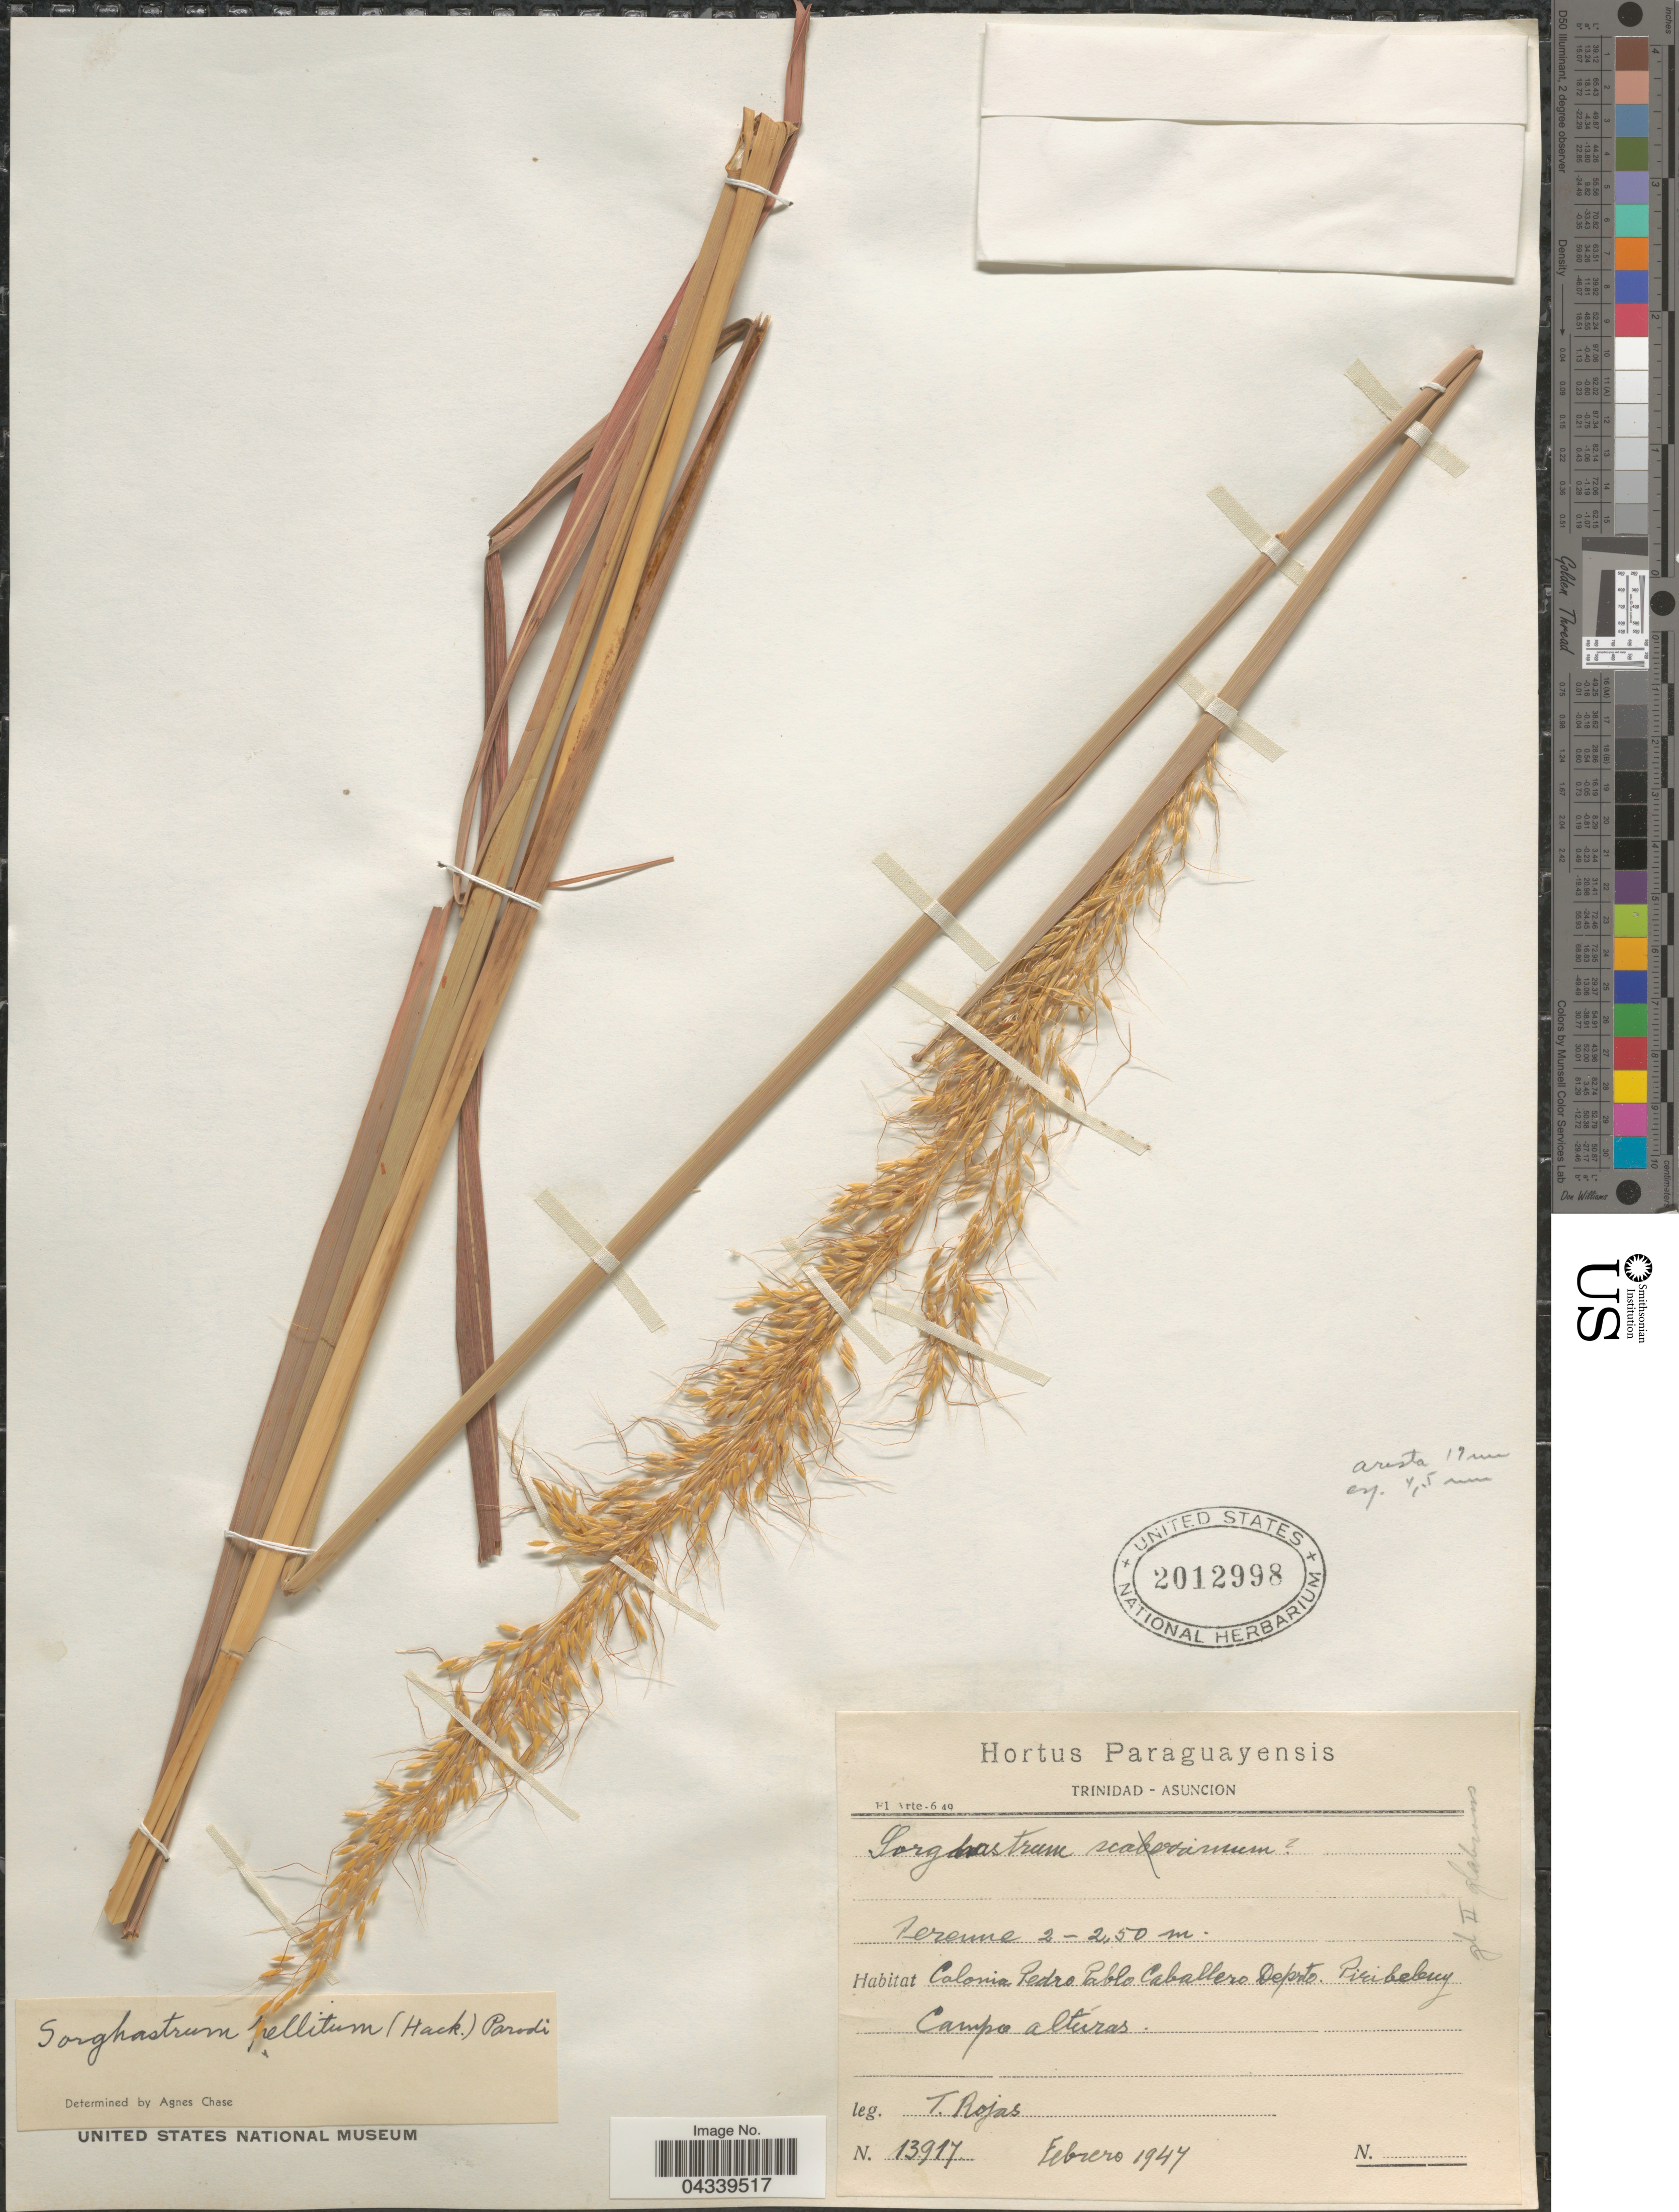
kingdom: Plantae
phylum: Tracheophyta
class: Liliopsida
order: Poales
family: Poaceae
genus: Sorghastrum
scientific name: Sorghastrum pellitum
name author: (Hack.) Parodi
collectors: T. Rojas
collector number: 13917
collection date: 1947-02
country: Paraguay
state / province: Asuncion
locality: Trinidad-Asuncion. Colonia Pedro Pablo Caballero Deprto. Piribebuy. Campo altúras.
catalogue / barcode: US 2012998